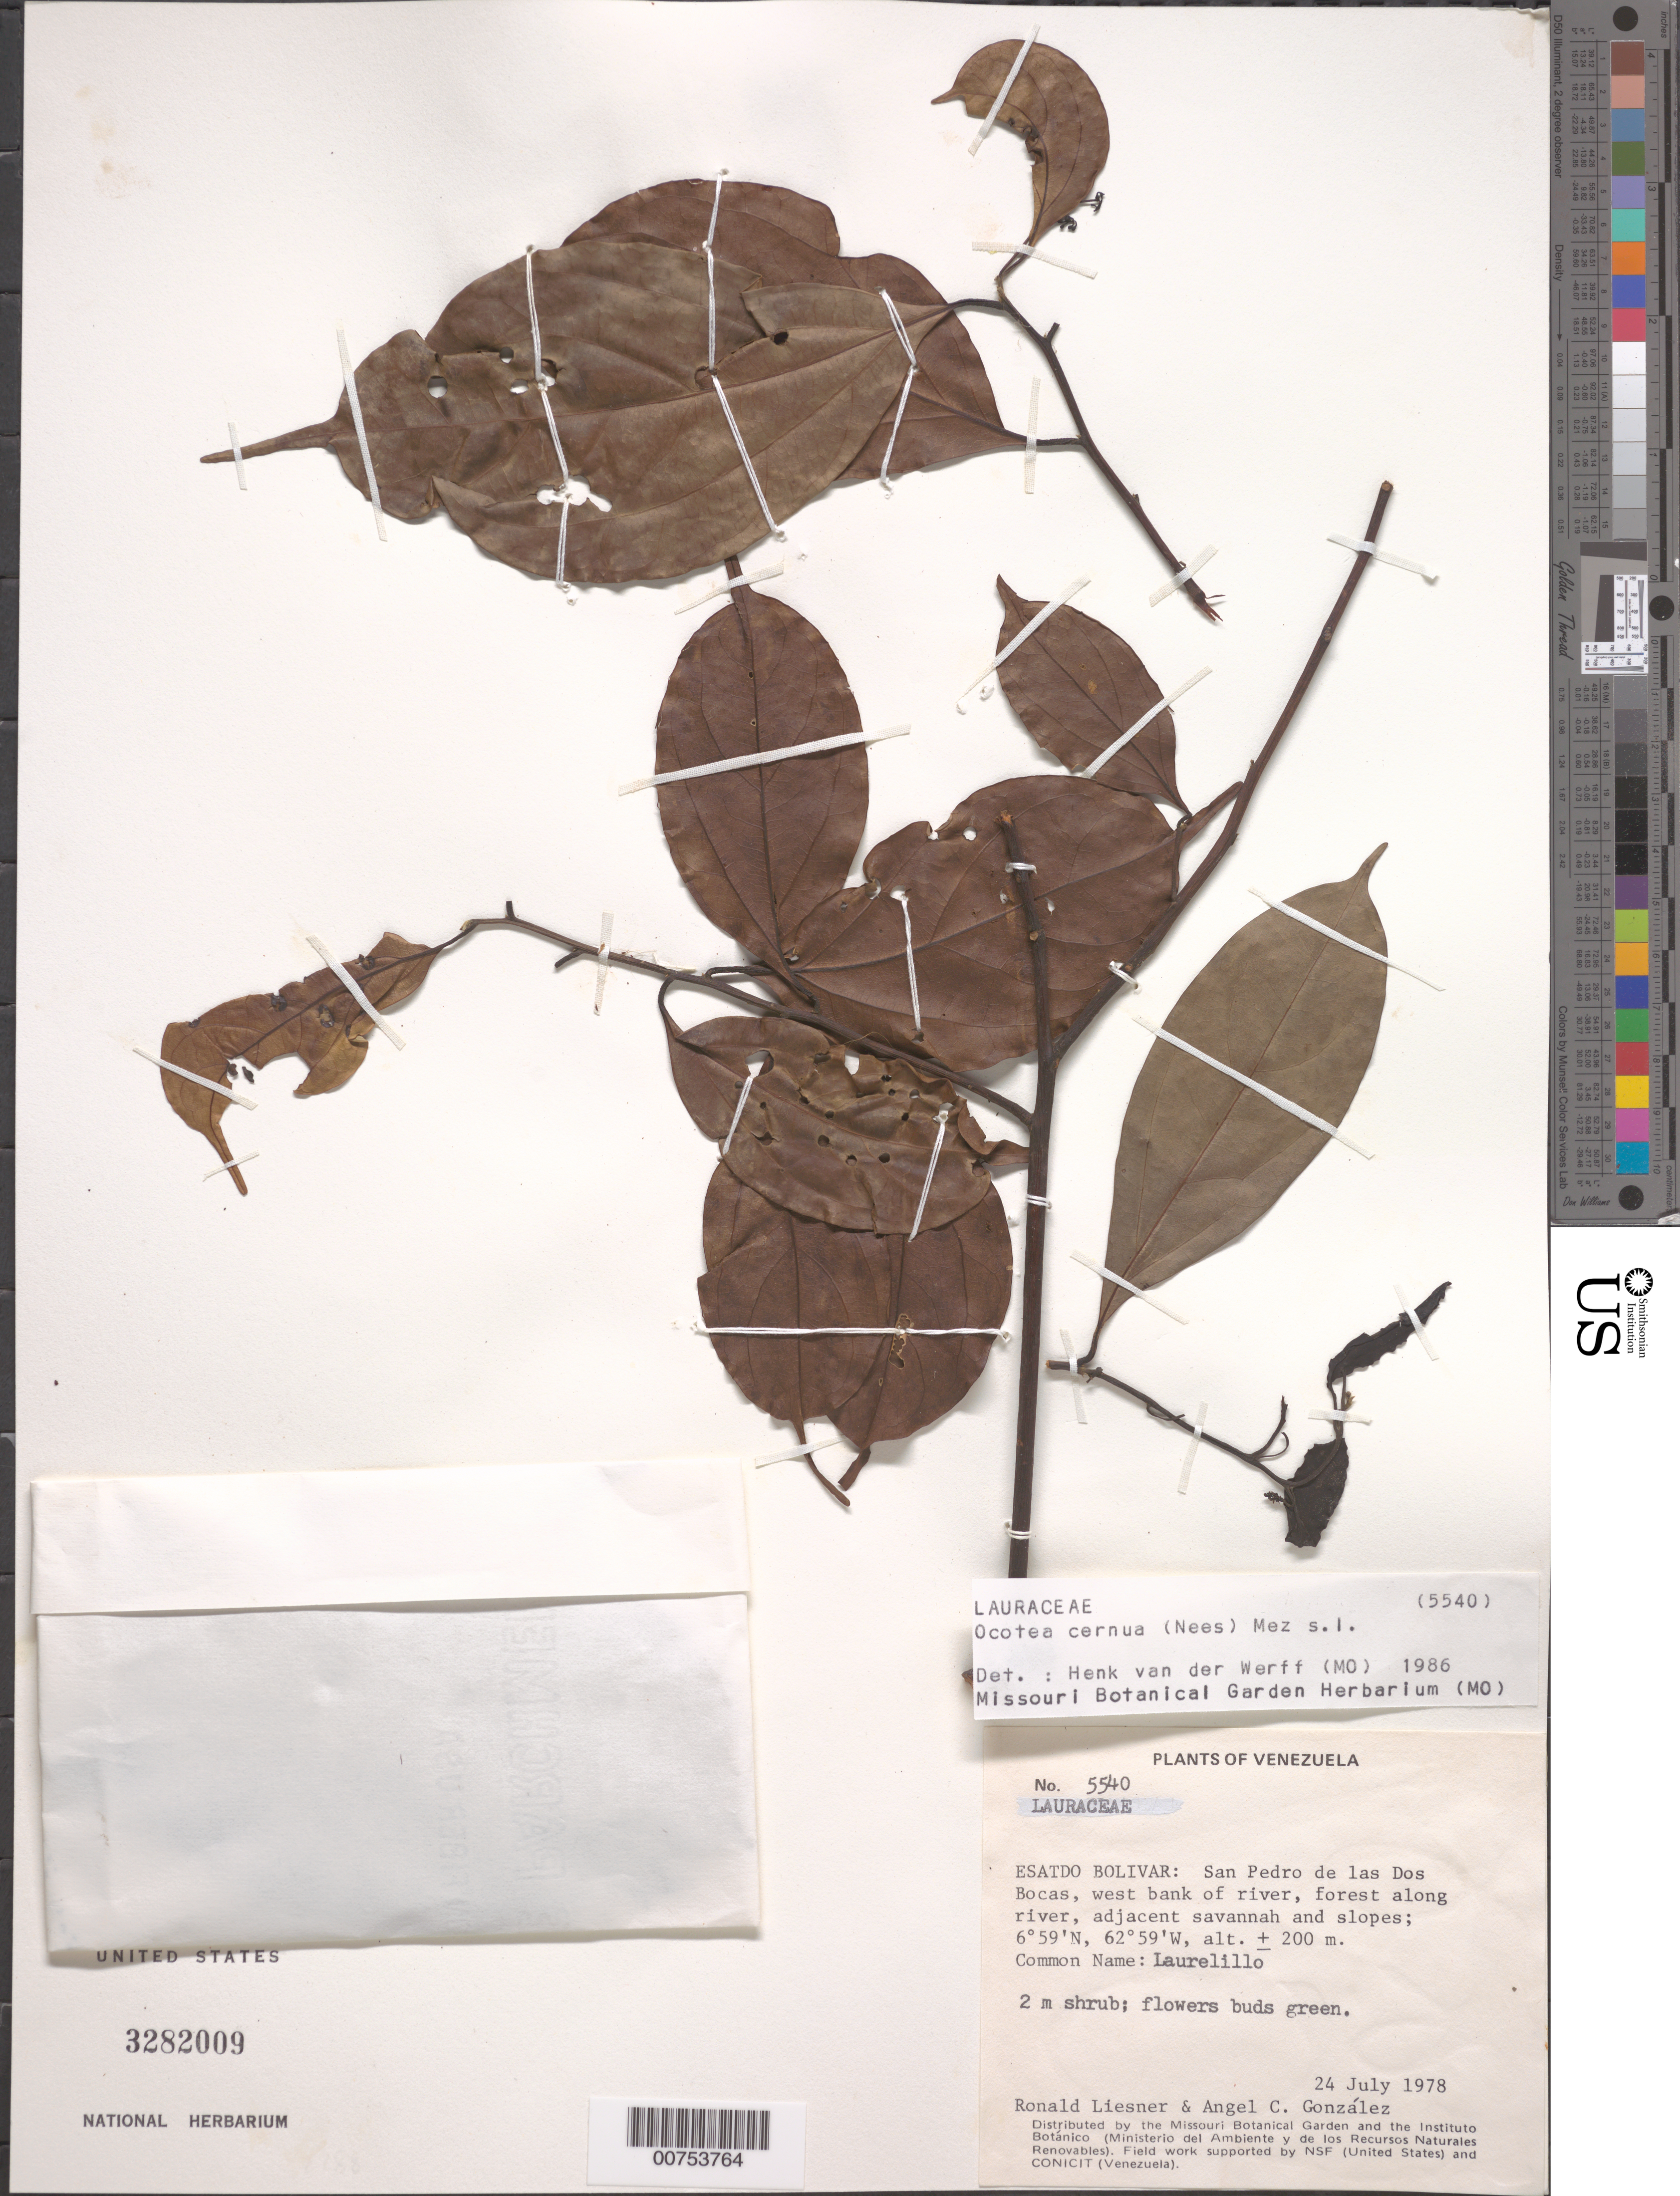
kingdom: Plantae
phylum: Tracheophyta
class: Magnoliopsida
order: Laurales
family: Lauraceae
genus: Ocotea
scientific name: Ocotea cernua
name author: (Nees) Mez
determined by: van der Werff, H., (MO), Missouri Botanical Garden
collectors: R. L. Liesner & A. C. González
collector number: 5540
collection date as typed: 24-Jul-78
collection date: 1978-07-24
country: Venezuela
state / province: Bolívar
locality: San Pedro de las Dos Bocas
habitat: Forest along river, adjacent savanna, slopes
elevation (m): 200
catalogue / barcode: US 3282009